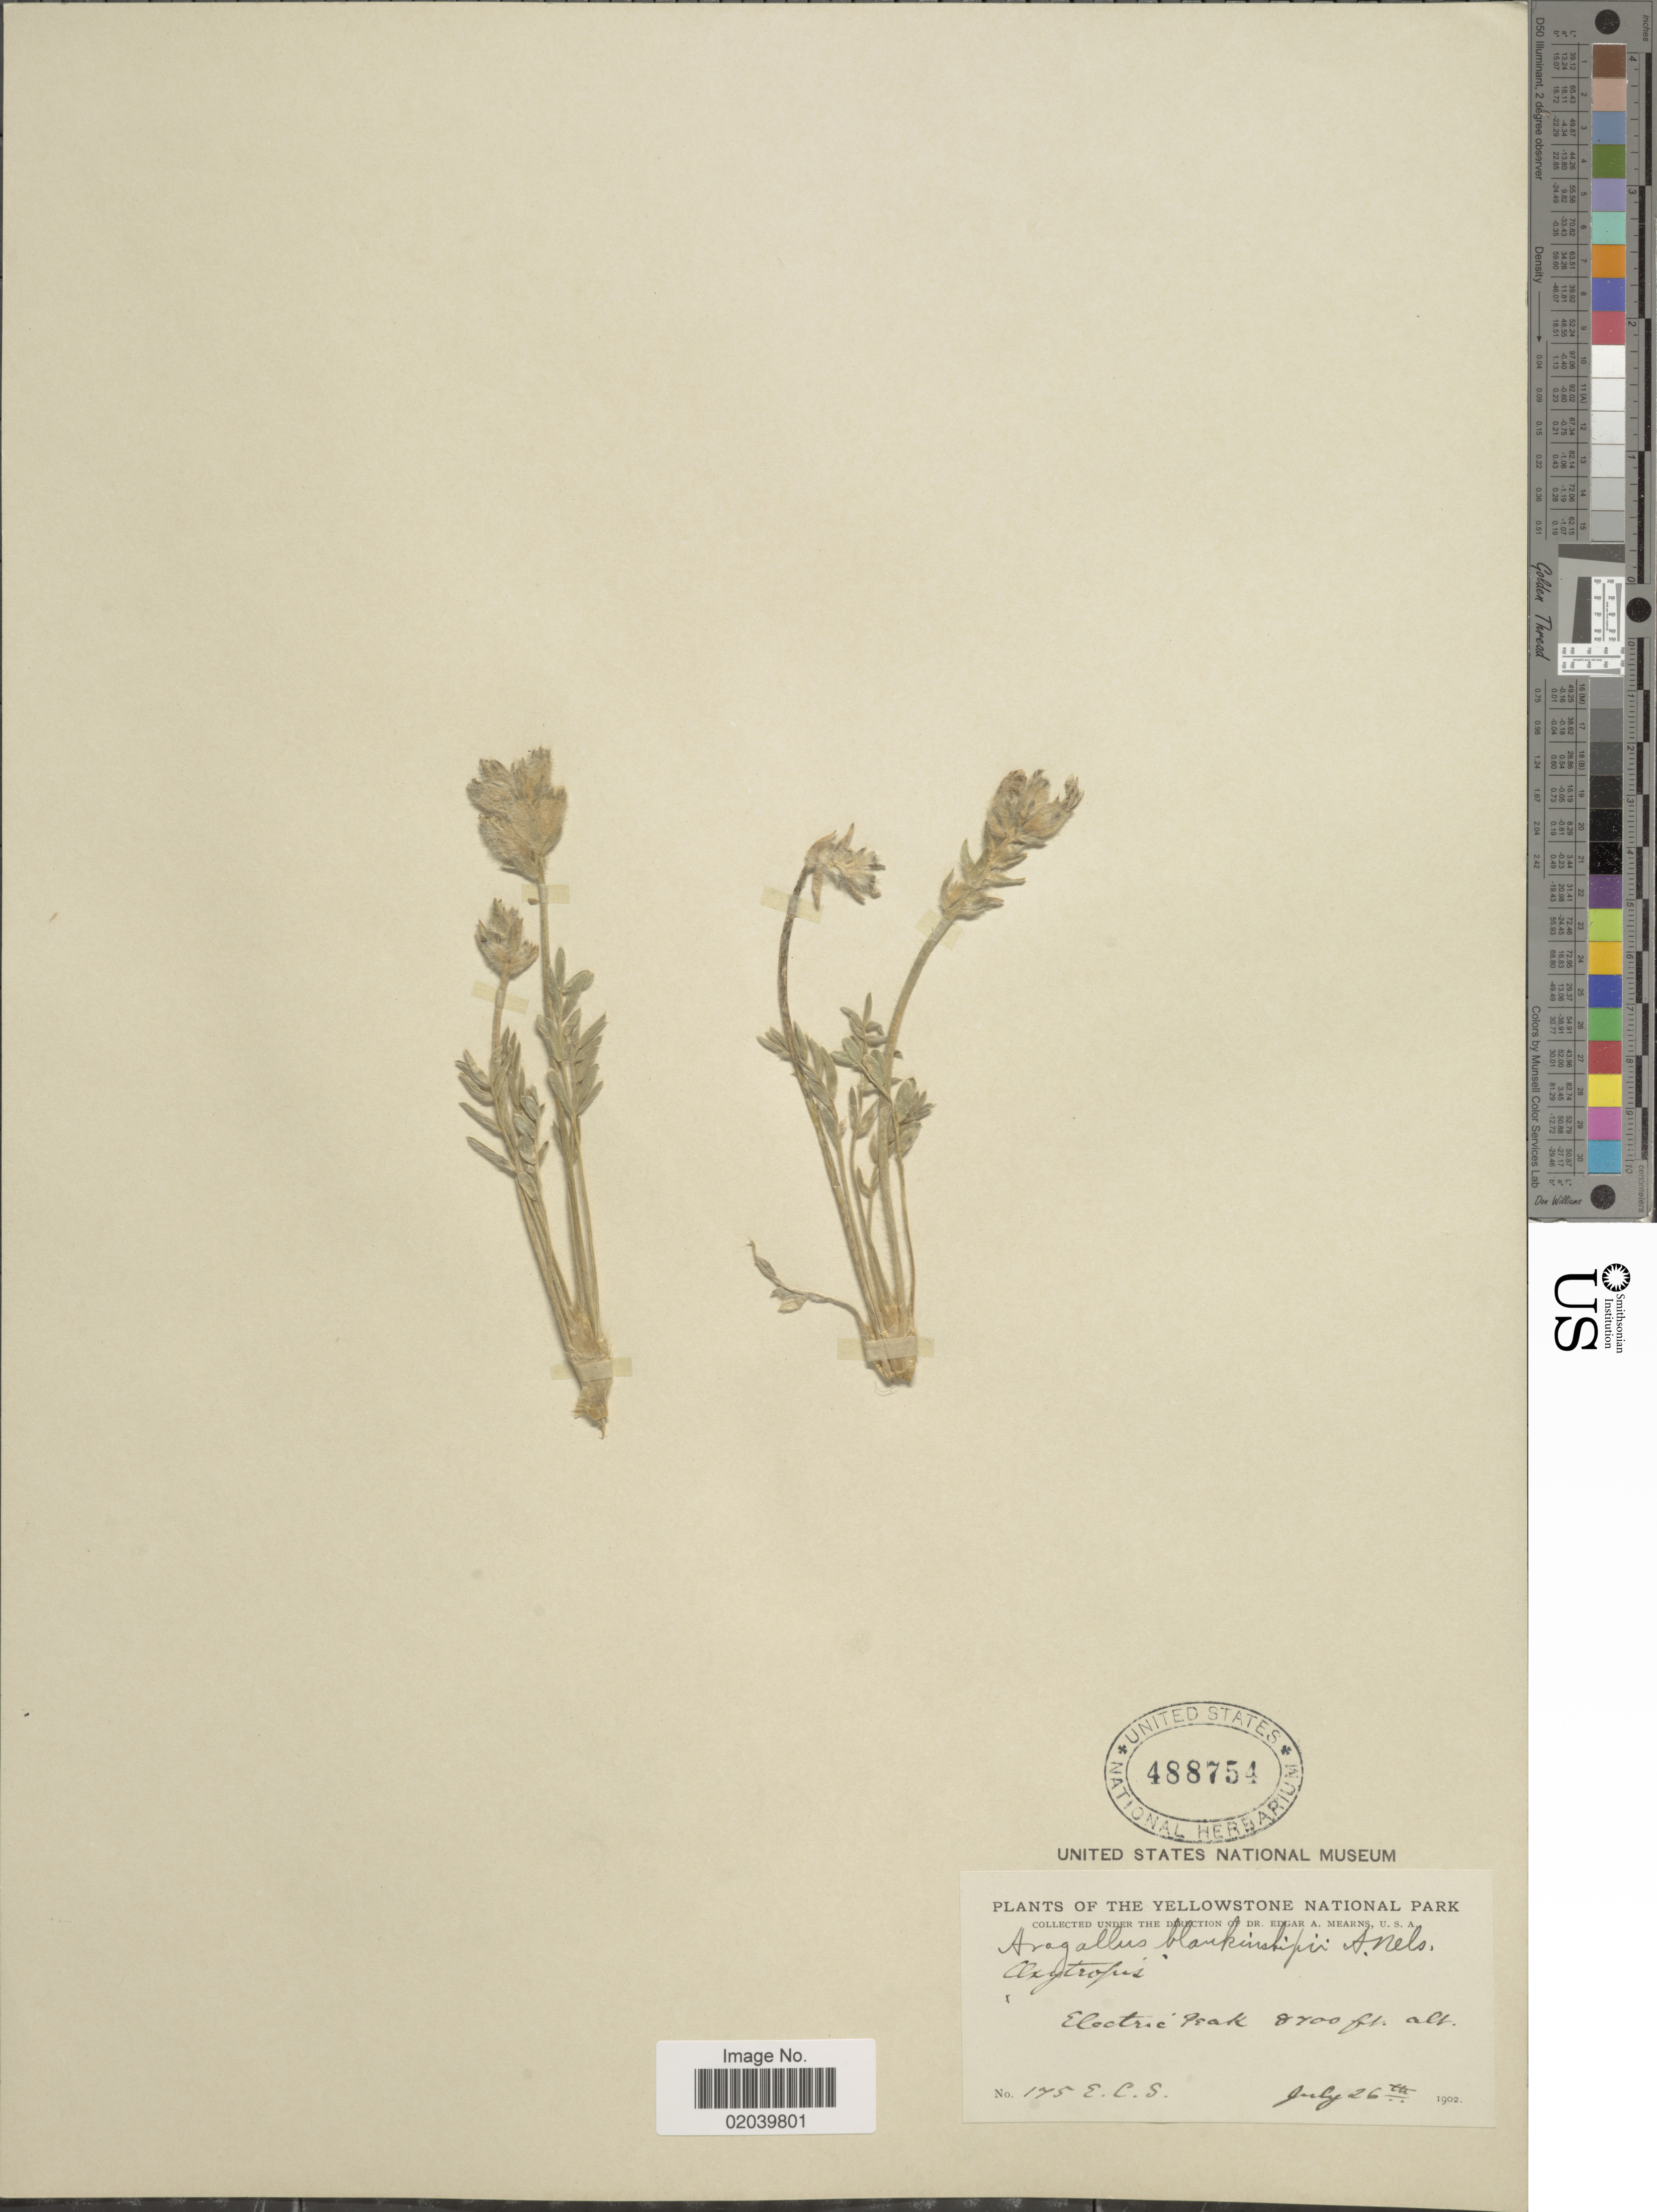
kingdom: Plantae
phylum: Tracheophyta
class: Magnoliopsida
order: Fabales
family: Fabaceae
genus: Oxytropis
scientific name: Oxytropis lagopus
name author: Nutt.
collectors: E. C. Smith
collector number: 175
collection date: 1902-07-26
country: United States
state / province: Montana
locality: Yellowstone National Park. Electric Peak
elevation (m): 2652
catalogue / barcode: US 488754